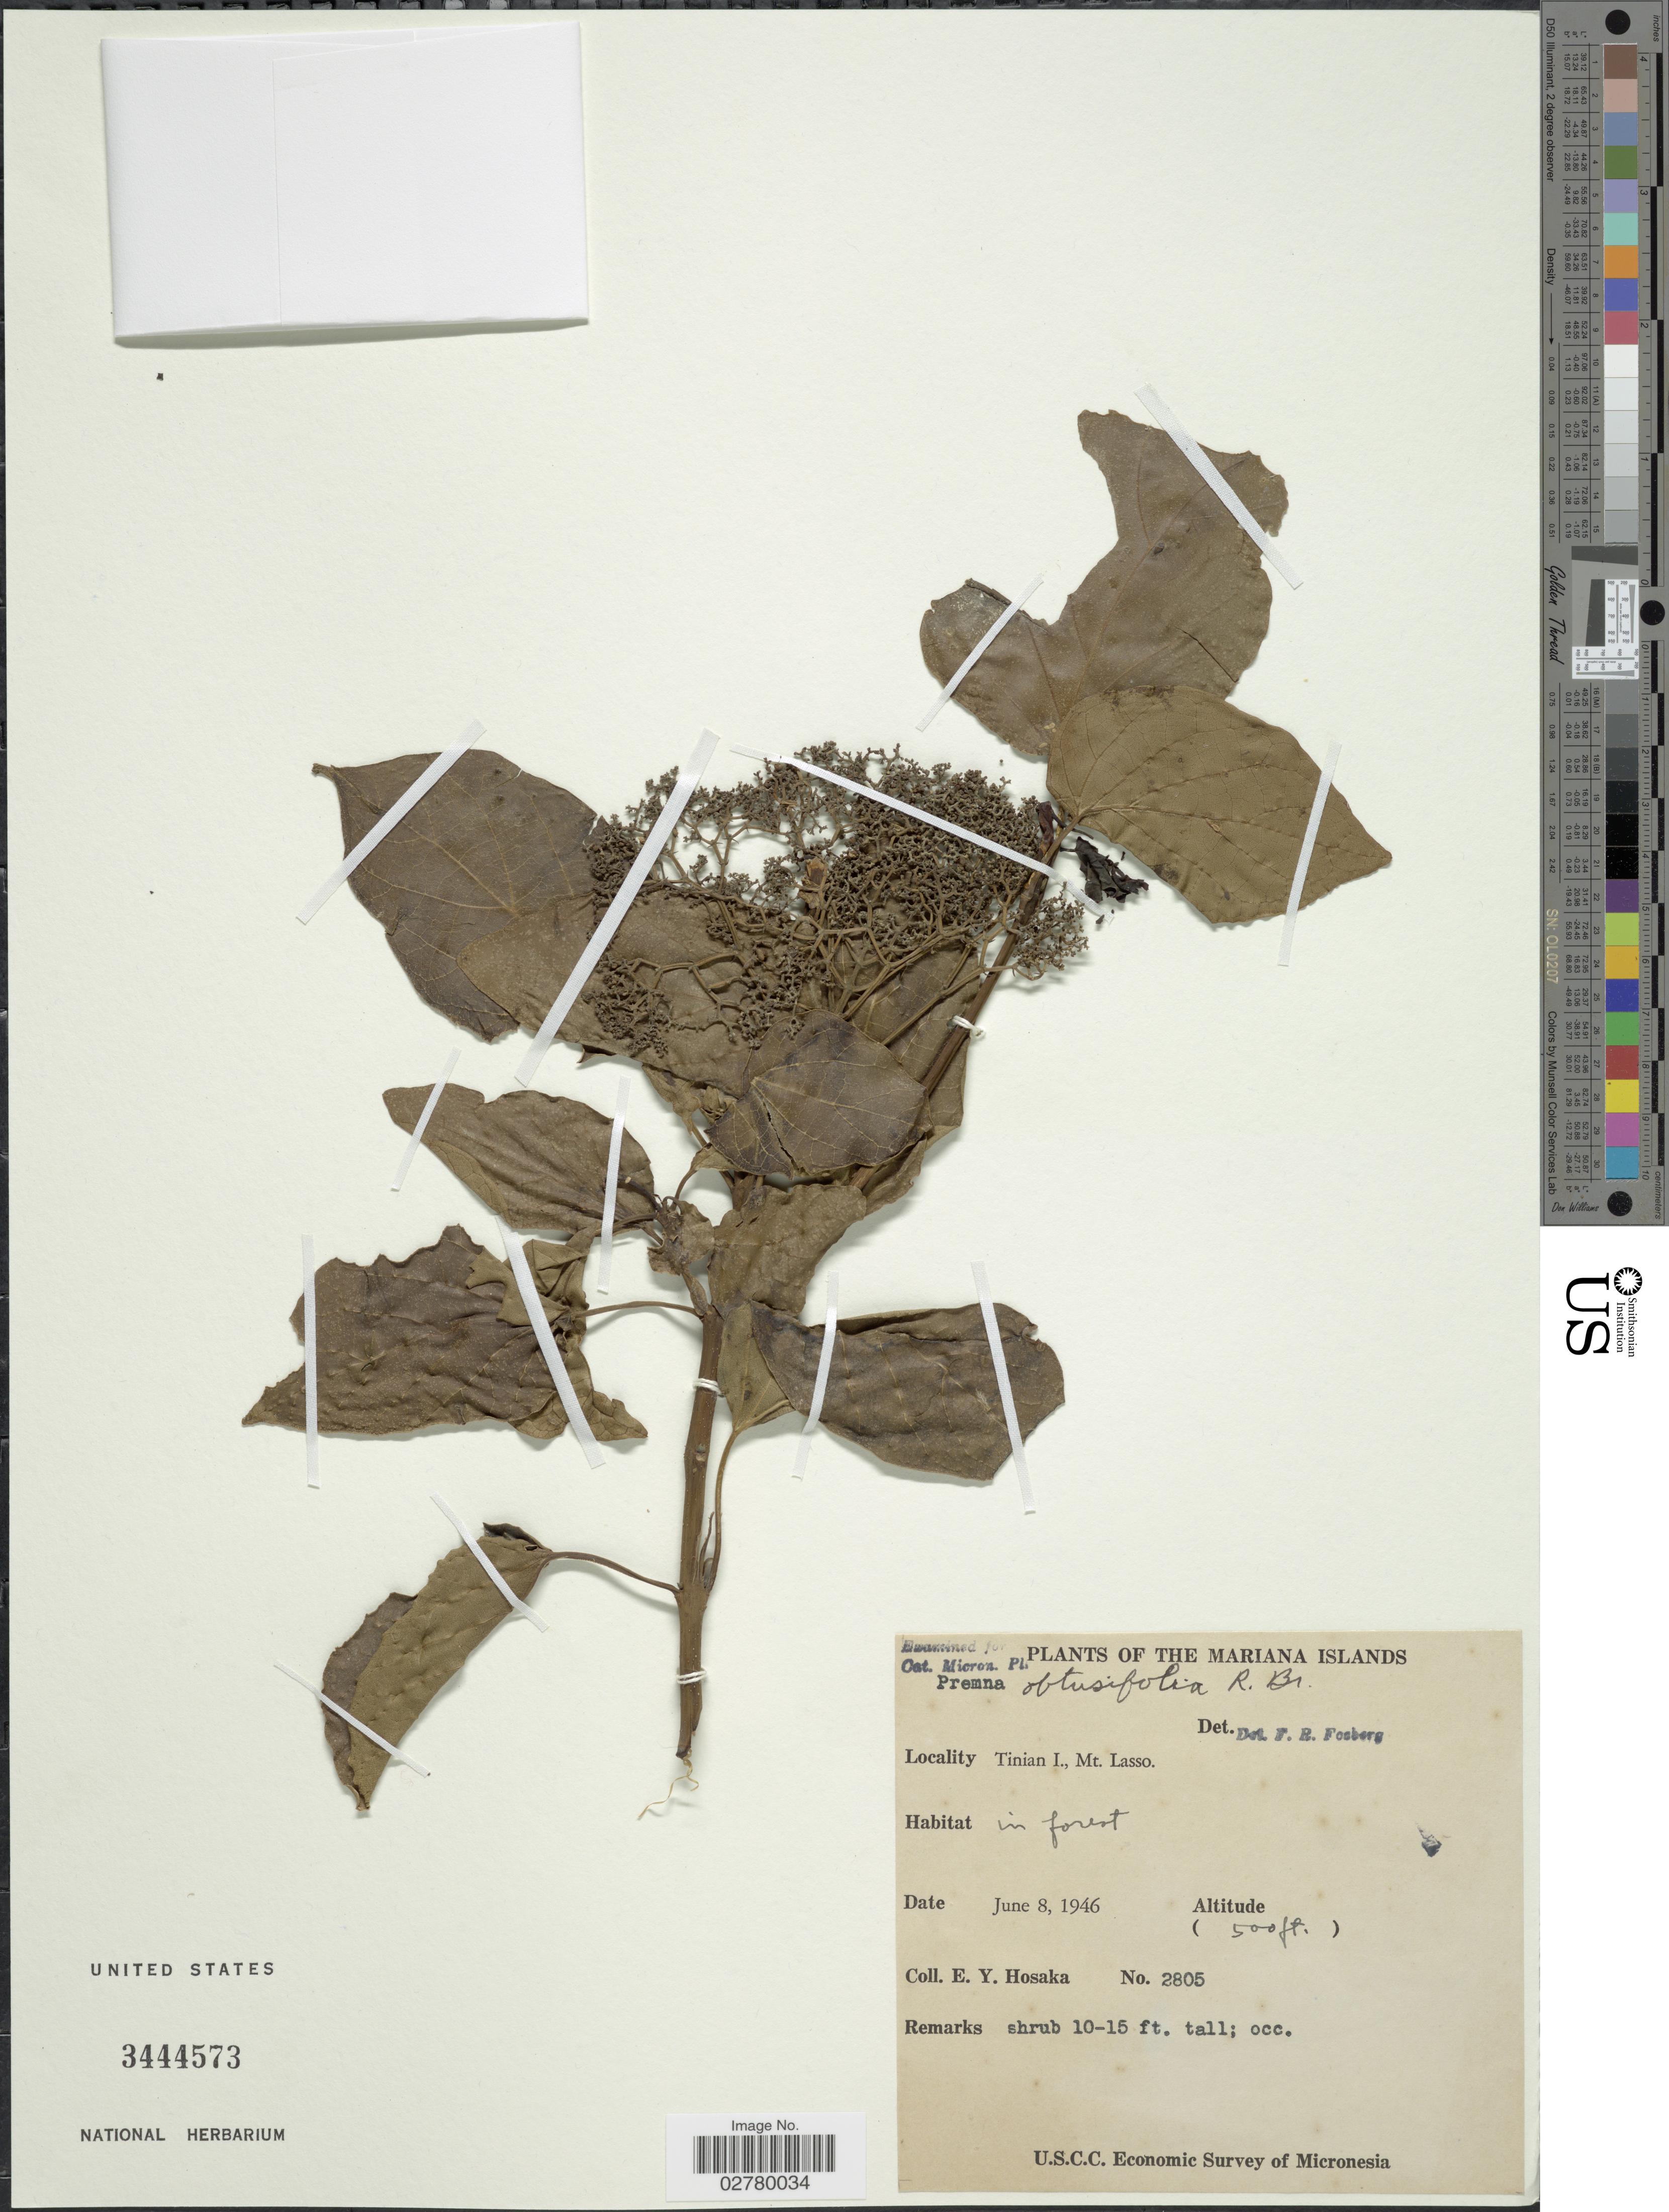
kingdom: Plantae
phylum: Tracheophyta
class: Magnoliopsida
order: Lamiales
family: Lamiaceae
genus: Premna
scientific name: Premna obtusifolia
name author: R. Br.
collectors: E. Y. Hosaka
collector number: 2805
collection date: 1946-06-08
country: Northern Mariana Islands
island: Tinian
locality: Tinian I., Mt. Lasso.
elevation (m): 152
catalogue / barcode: US 3444573